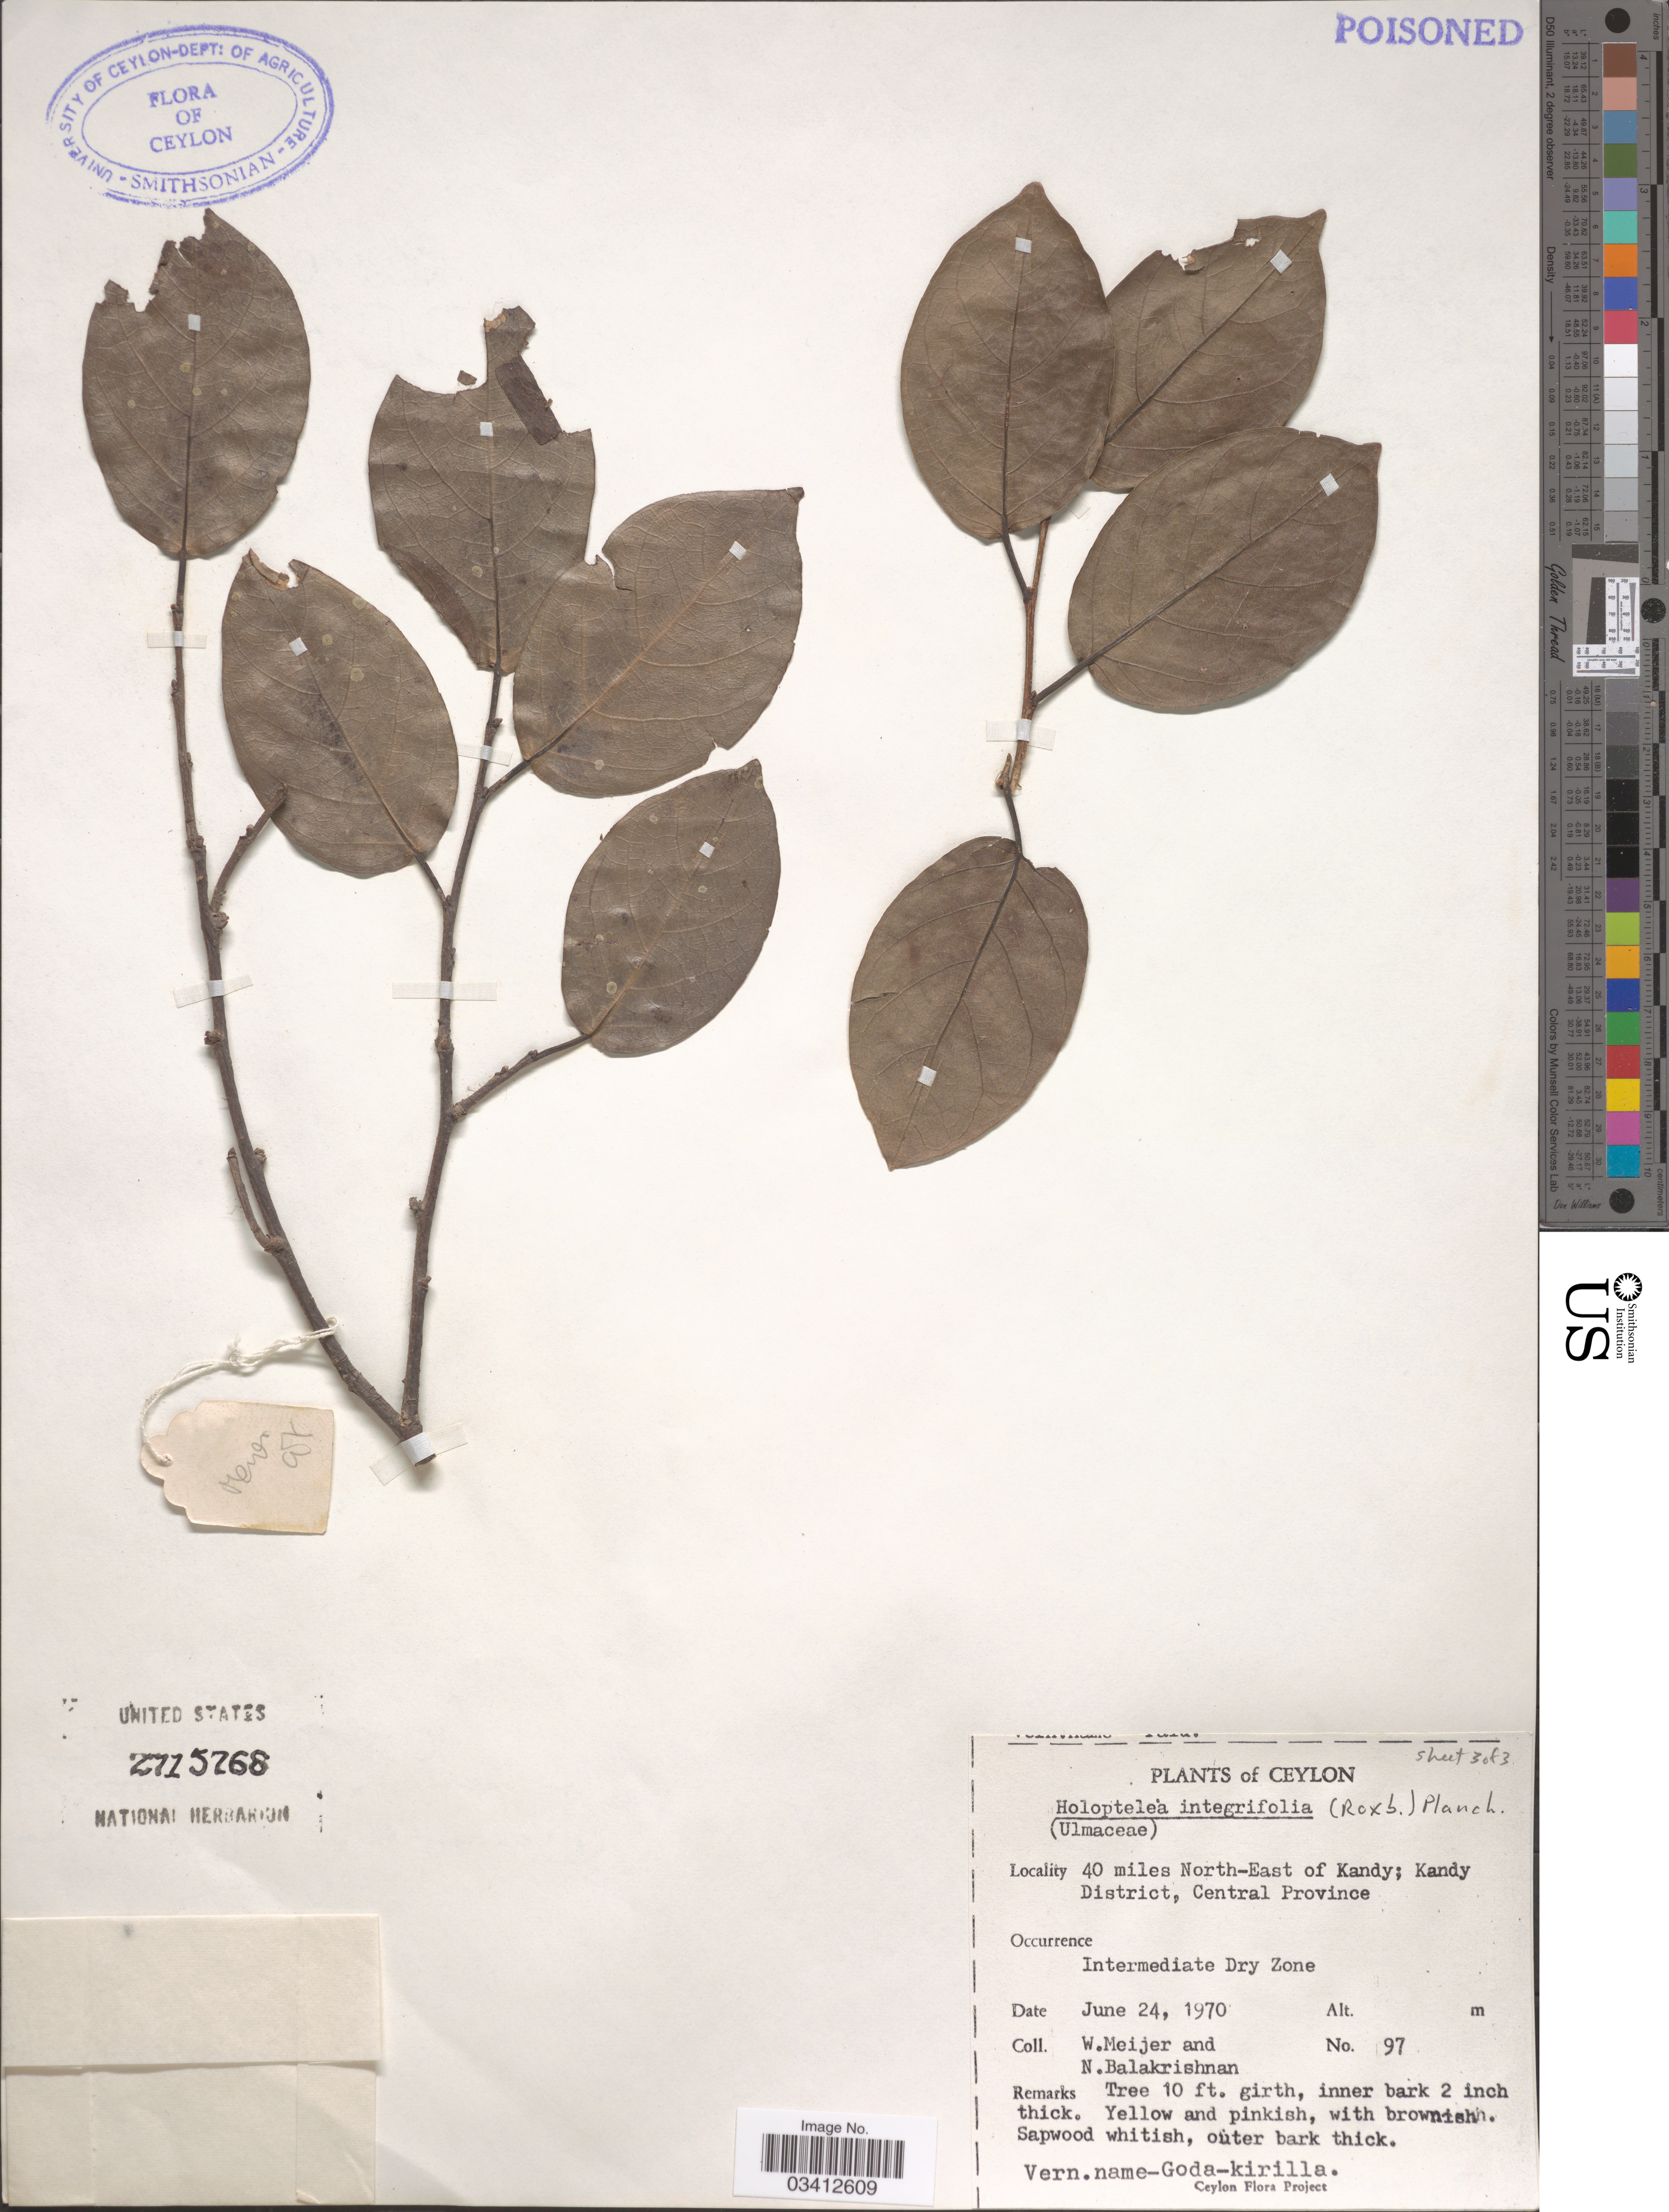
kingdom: Plantae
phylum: Tracheophyta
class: Magnoliopsida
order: Rosales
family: Ulmaceae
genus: Holoptelea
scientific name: Holoptelea integrifolia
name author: (Roxb.) Planch.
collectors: W. Meijer & N. Balakrishnan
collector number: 97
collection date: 1970-06-24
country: Sri Lanka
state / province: Central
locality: Ceylon. 40 miles North-East of Kandy; Kandy District.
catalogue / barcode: US 2715768